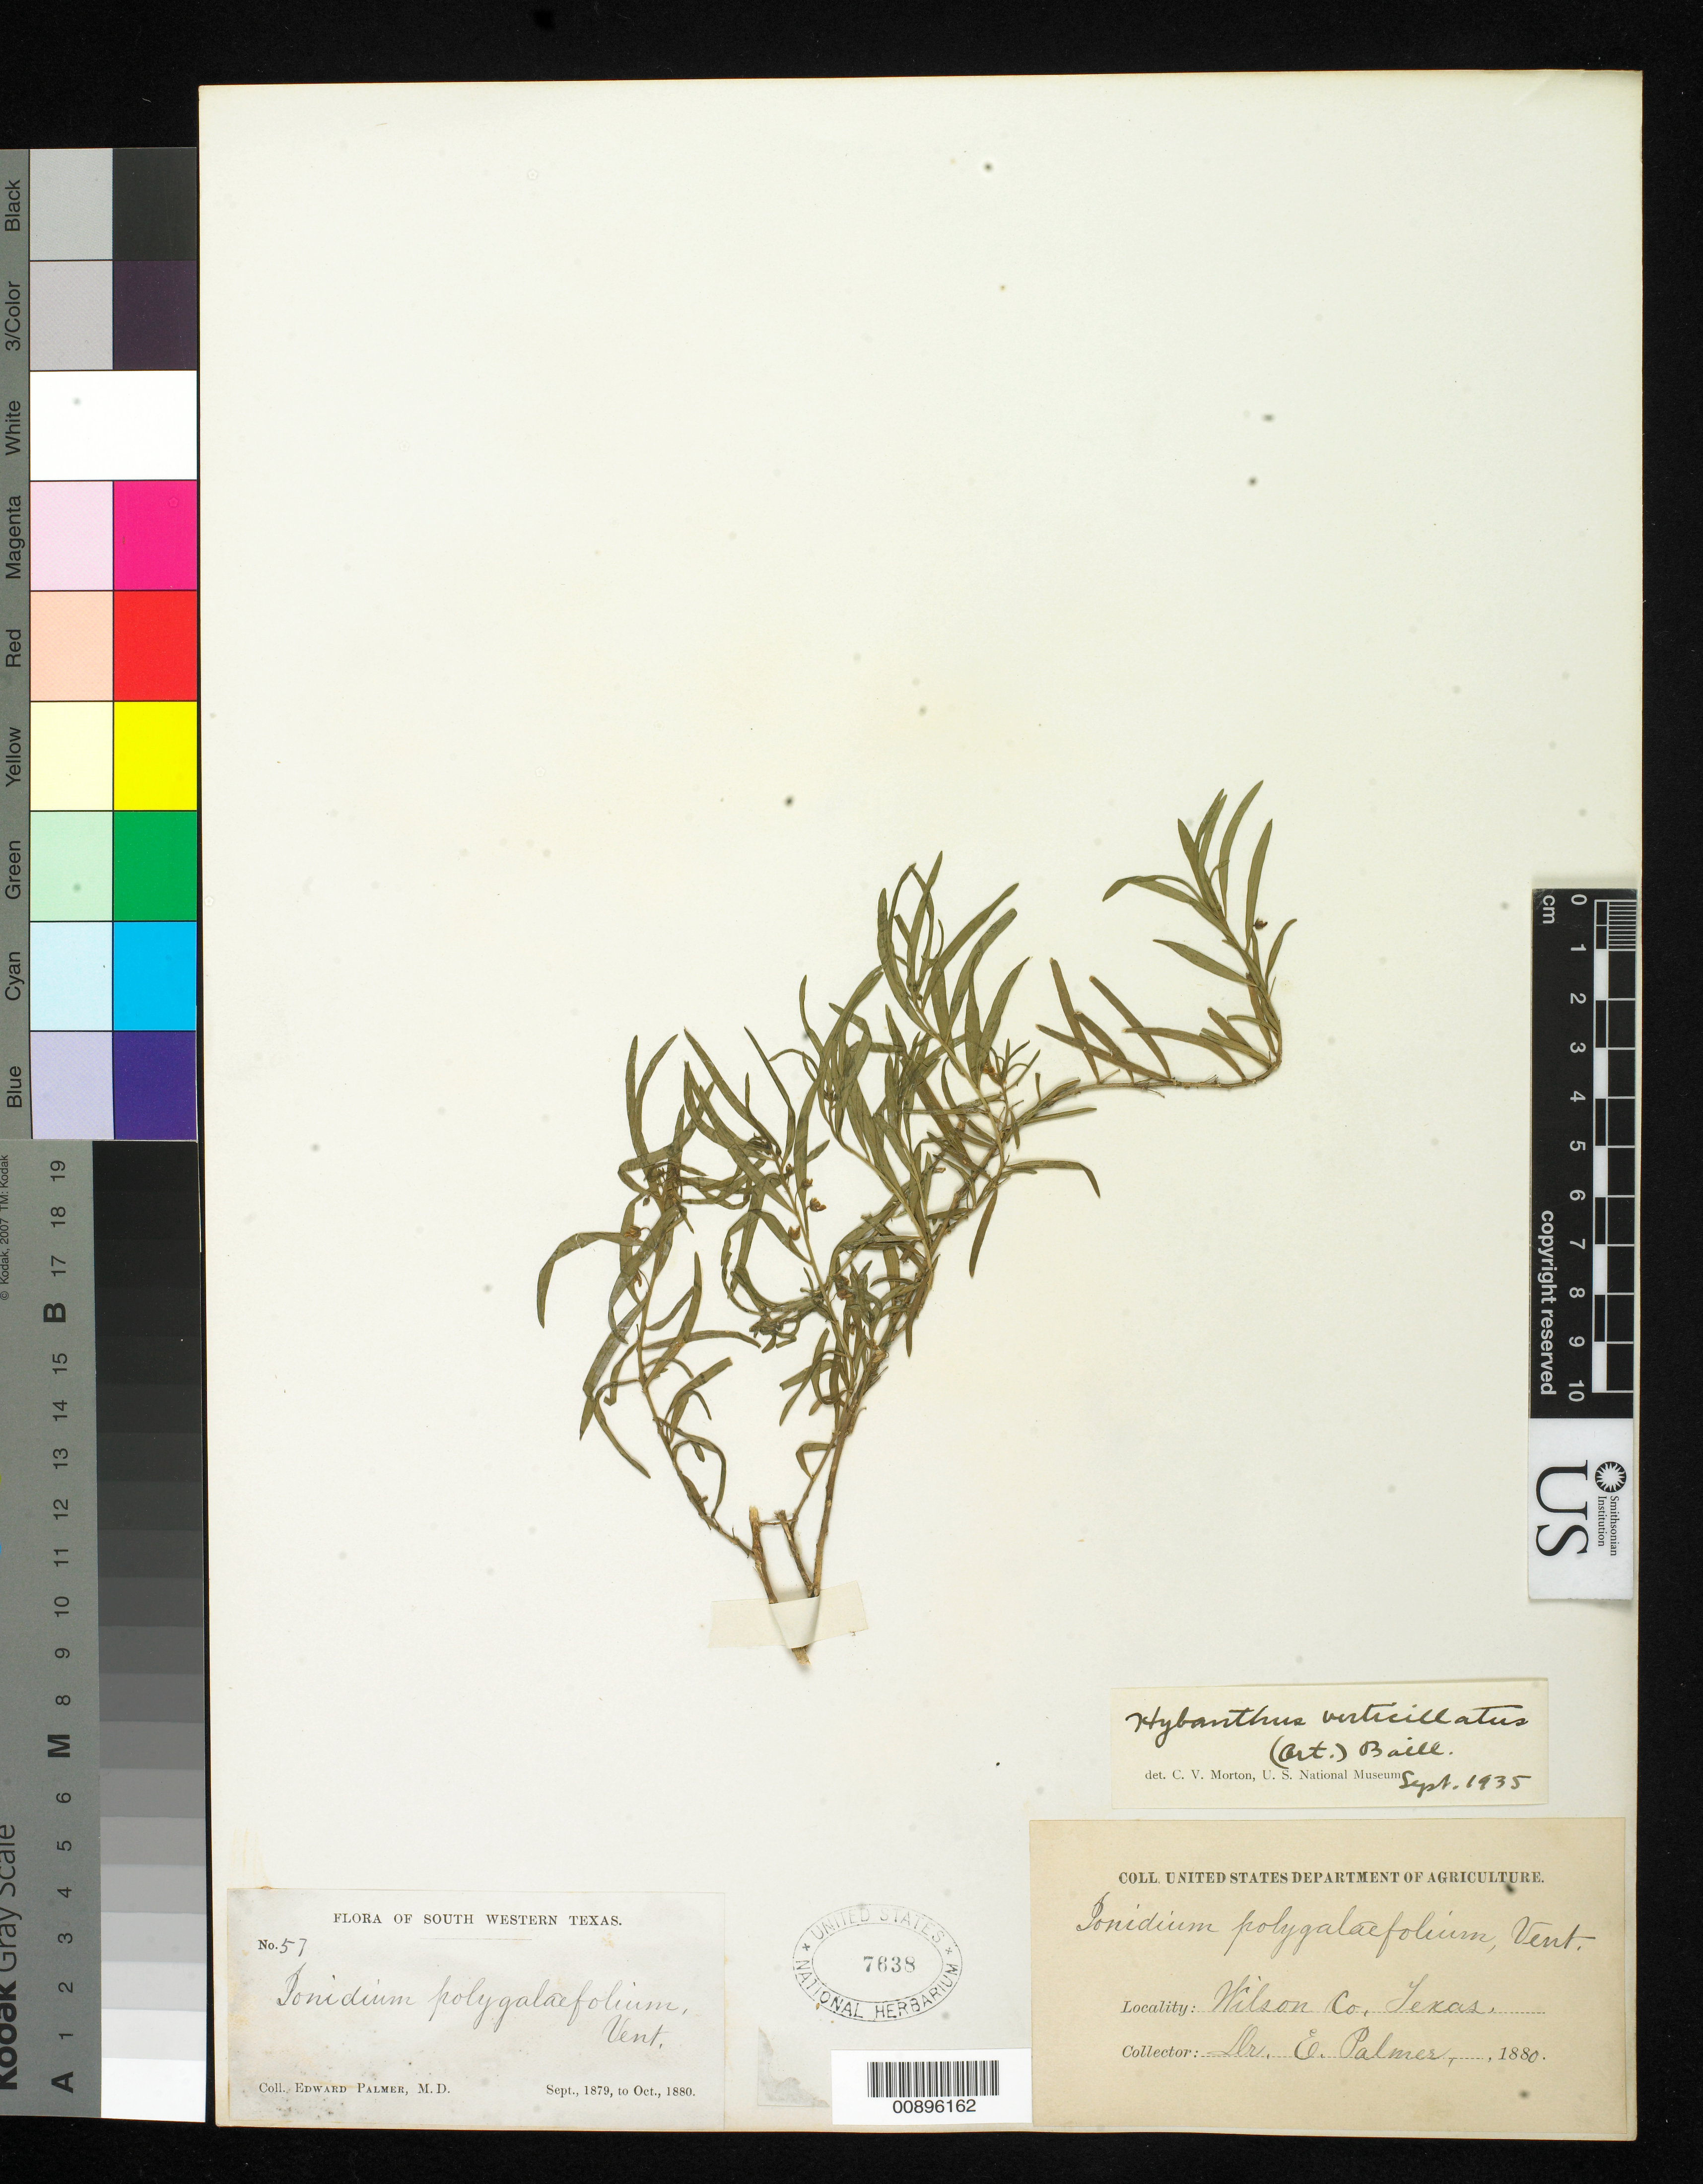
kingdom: Plantae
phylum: Tracheophyta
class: Magnoliopsida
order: Malpighiales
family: Violaceae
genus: Pombalia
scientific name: Pombalia verticillata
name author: (Ortega) Paula-Souza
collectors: E. Palmer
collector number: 57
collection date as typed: Sep 1879 to -- Oct 1880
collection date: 1879-09/1880-10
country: United States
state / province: Texas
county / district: Wilson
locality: Wilson County, Texas.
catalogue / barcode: US 7638